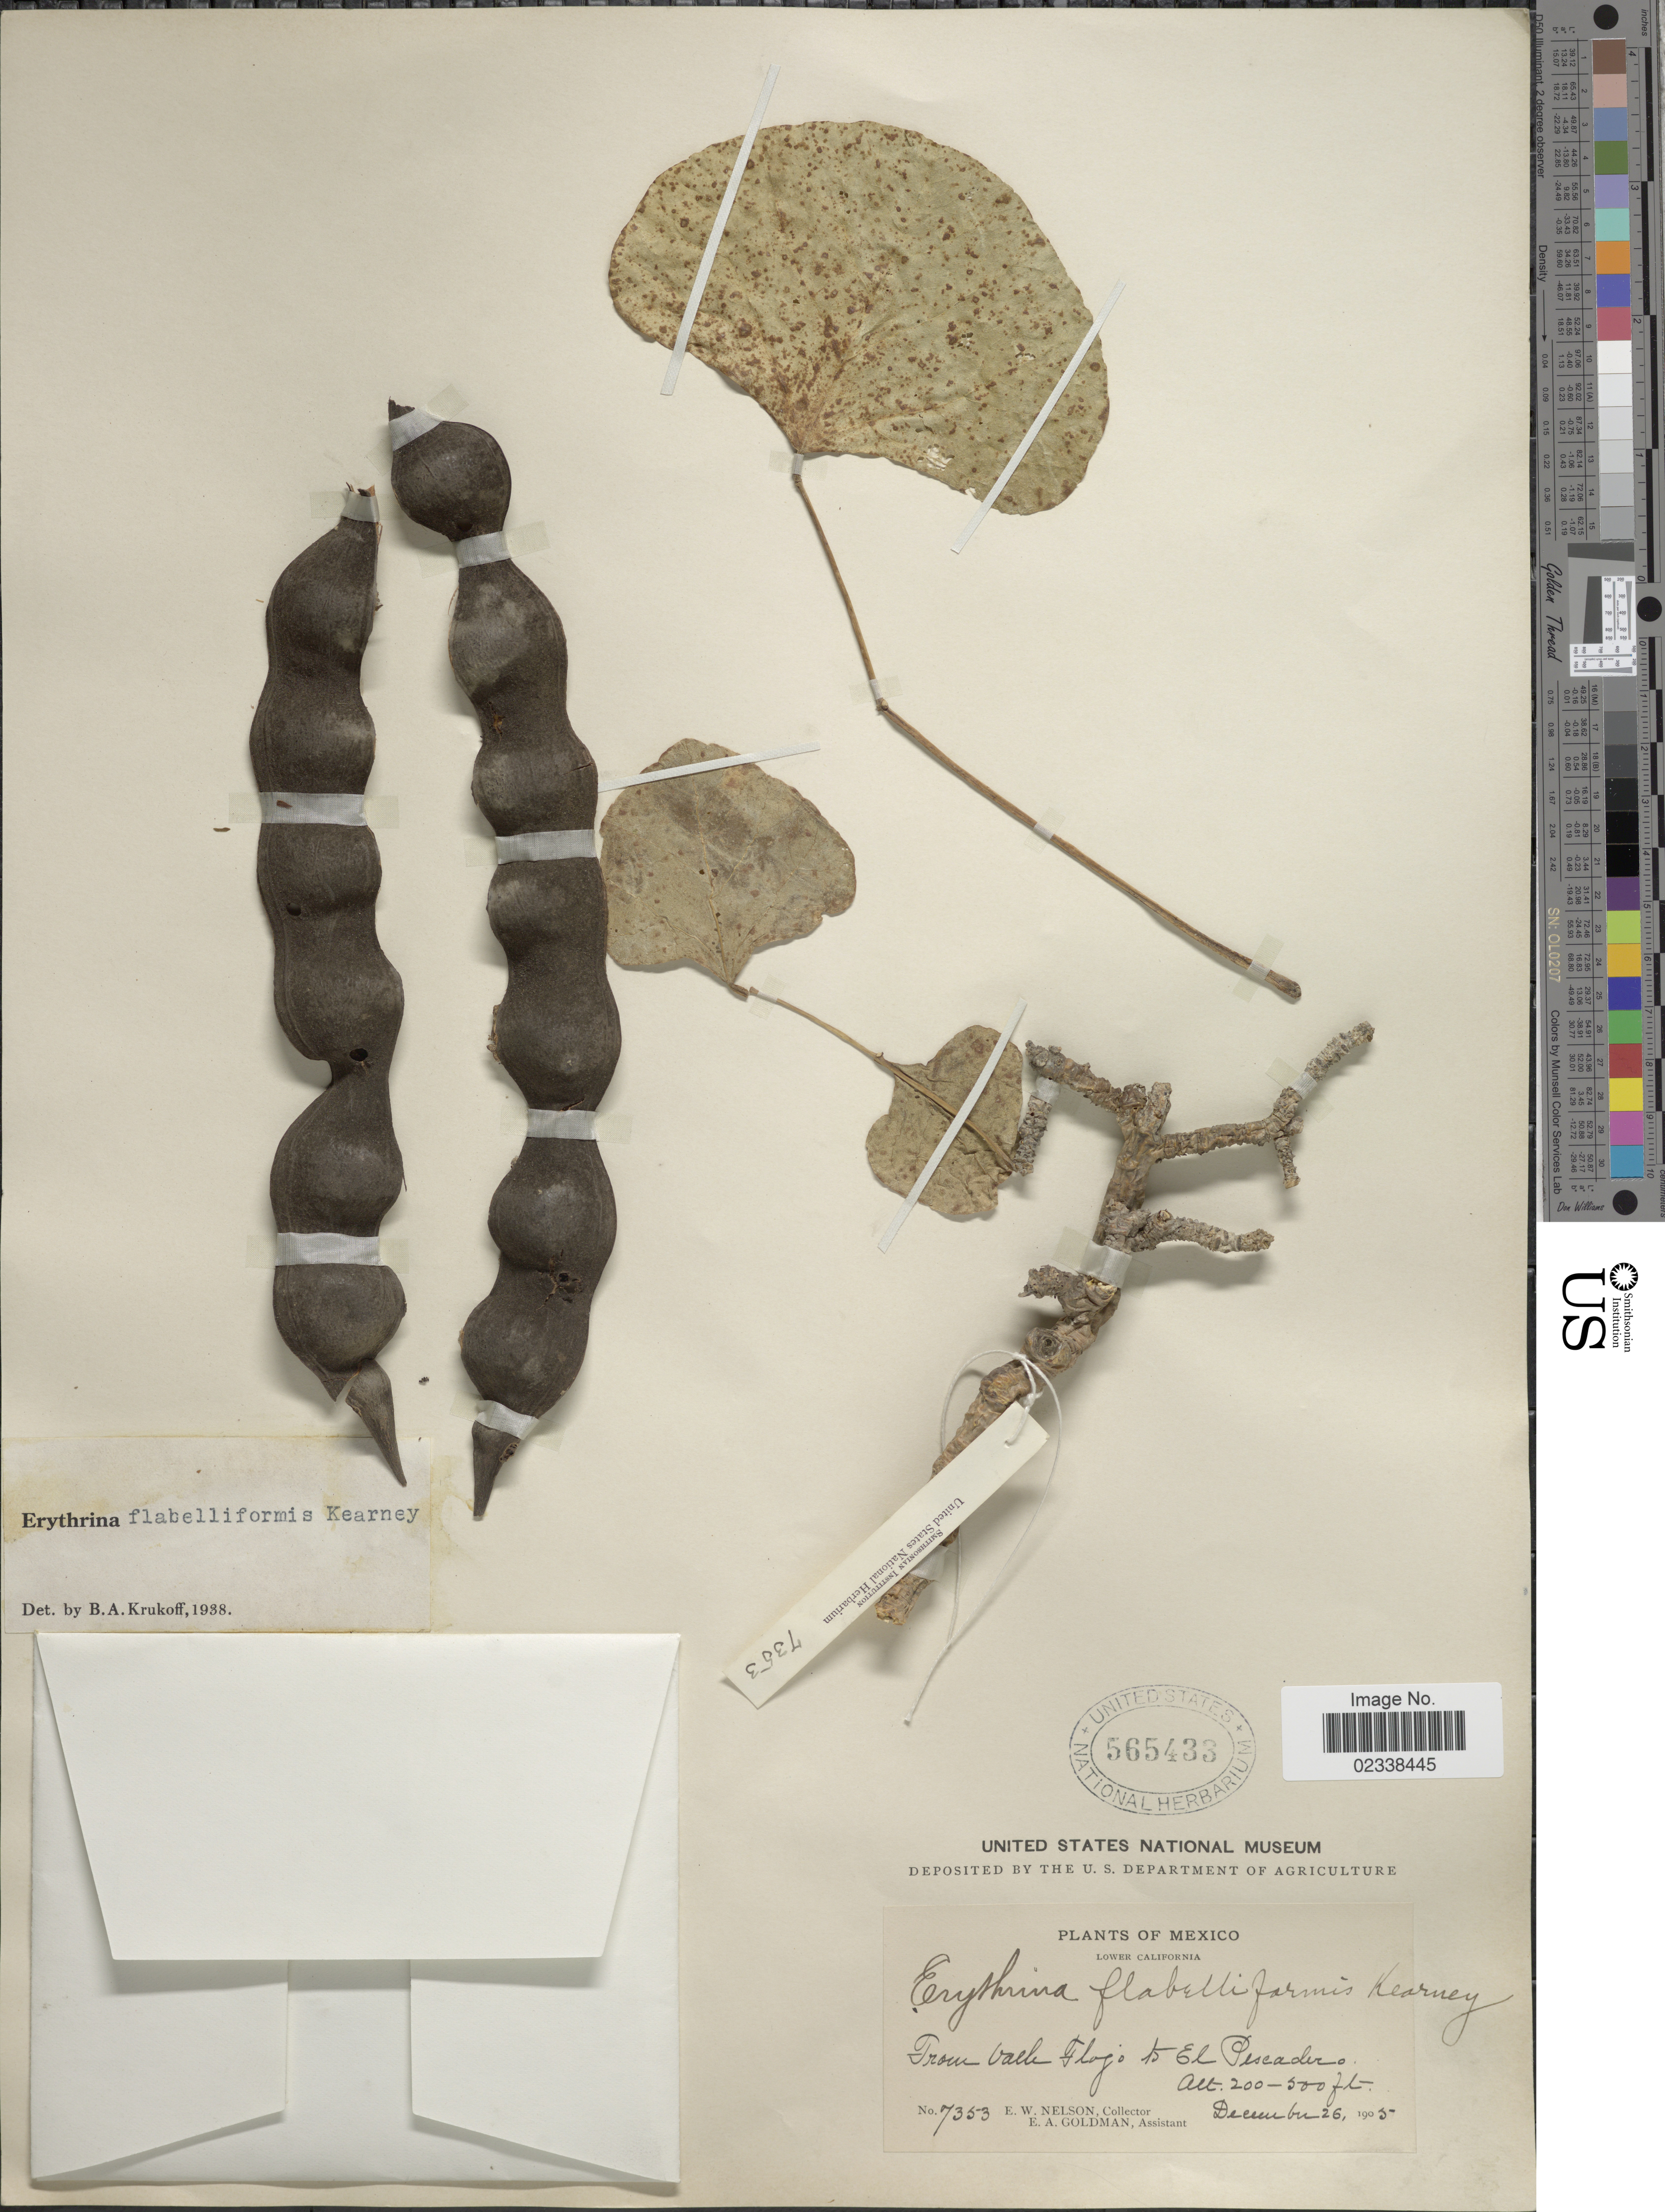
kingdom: Plantae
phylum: Tracheophyta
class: Magnoliopsida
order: Fabales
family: Fabaceae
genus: Erythrina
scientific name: Erythrina flabelliformis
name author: Kearney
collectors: E. W. Nelson & E. A. Goldman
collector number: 7353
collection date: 1905-12-26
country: Mexico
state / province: Baja California Sur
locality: From Valle Flojo to El Pescadero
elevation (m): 61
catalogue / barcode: US 565433